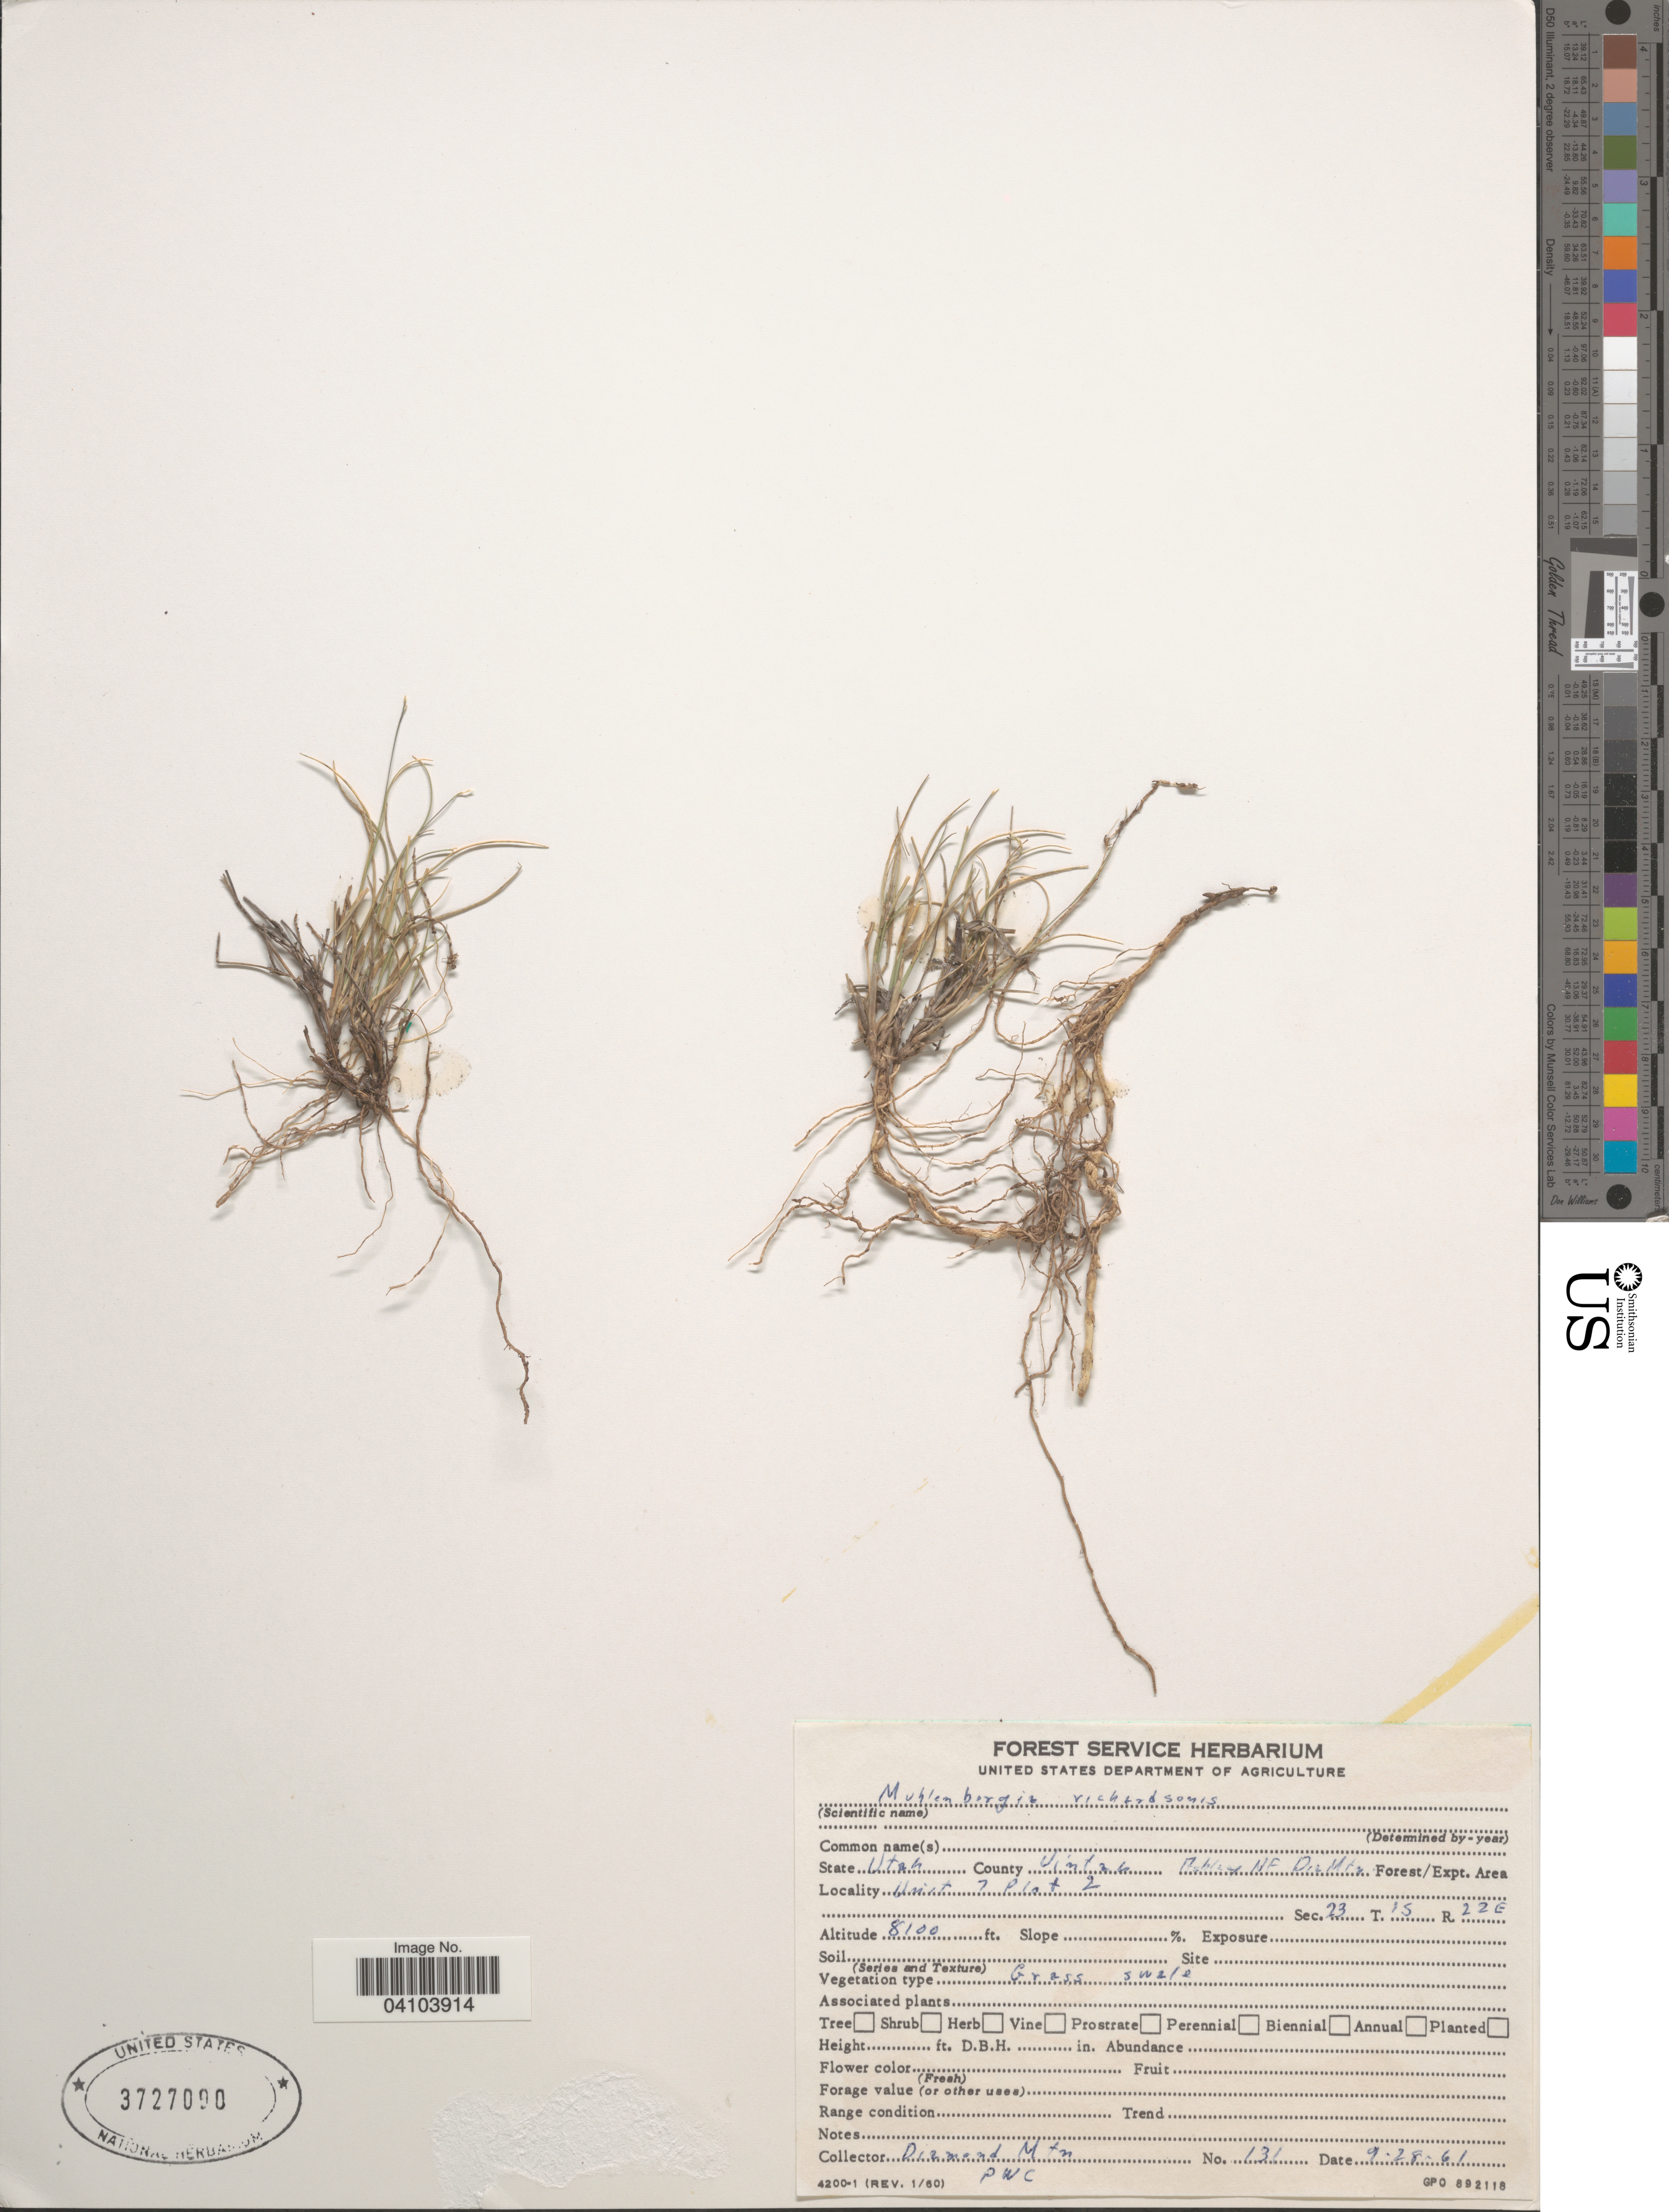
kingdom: Plantae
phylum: Tracheophyta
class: Liliopsida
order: Poales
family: Poaceae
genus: Muhlenbergia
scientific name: Muhlenbergia richardsonis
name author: (Trin.) Rydb.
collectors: Diamond Mtn PWC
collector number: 131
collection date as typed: Transcribed d/m/y: 28/9/61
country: United States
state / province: Utah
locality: County Uintah. Ashley NF Dia Mts. Forest/Expt. Area. Unit 7 Plot 2. Sec. 23 T. 15 R. 22E.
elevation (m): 2469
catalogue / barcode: US 3727090